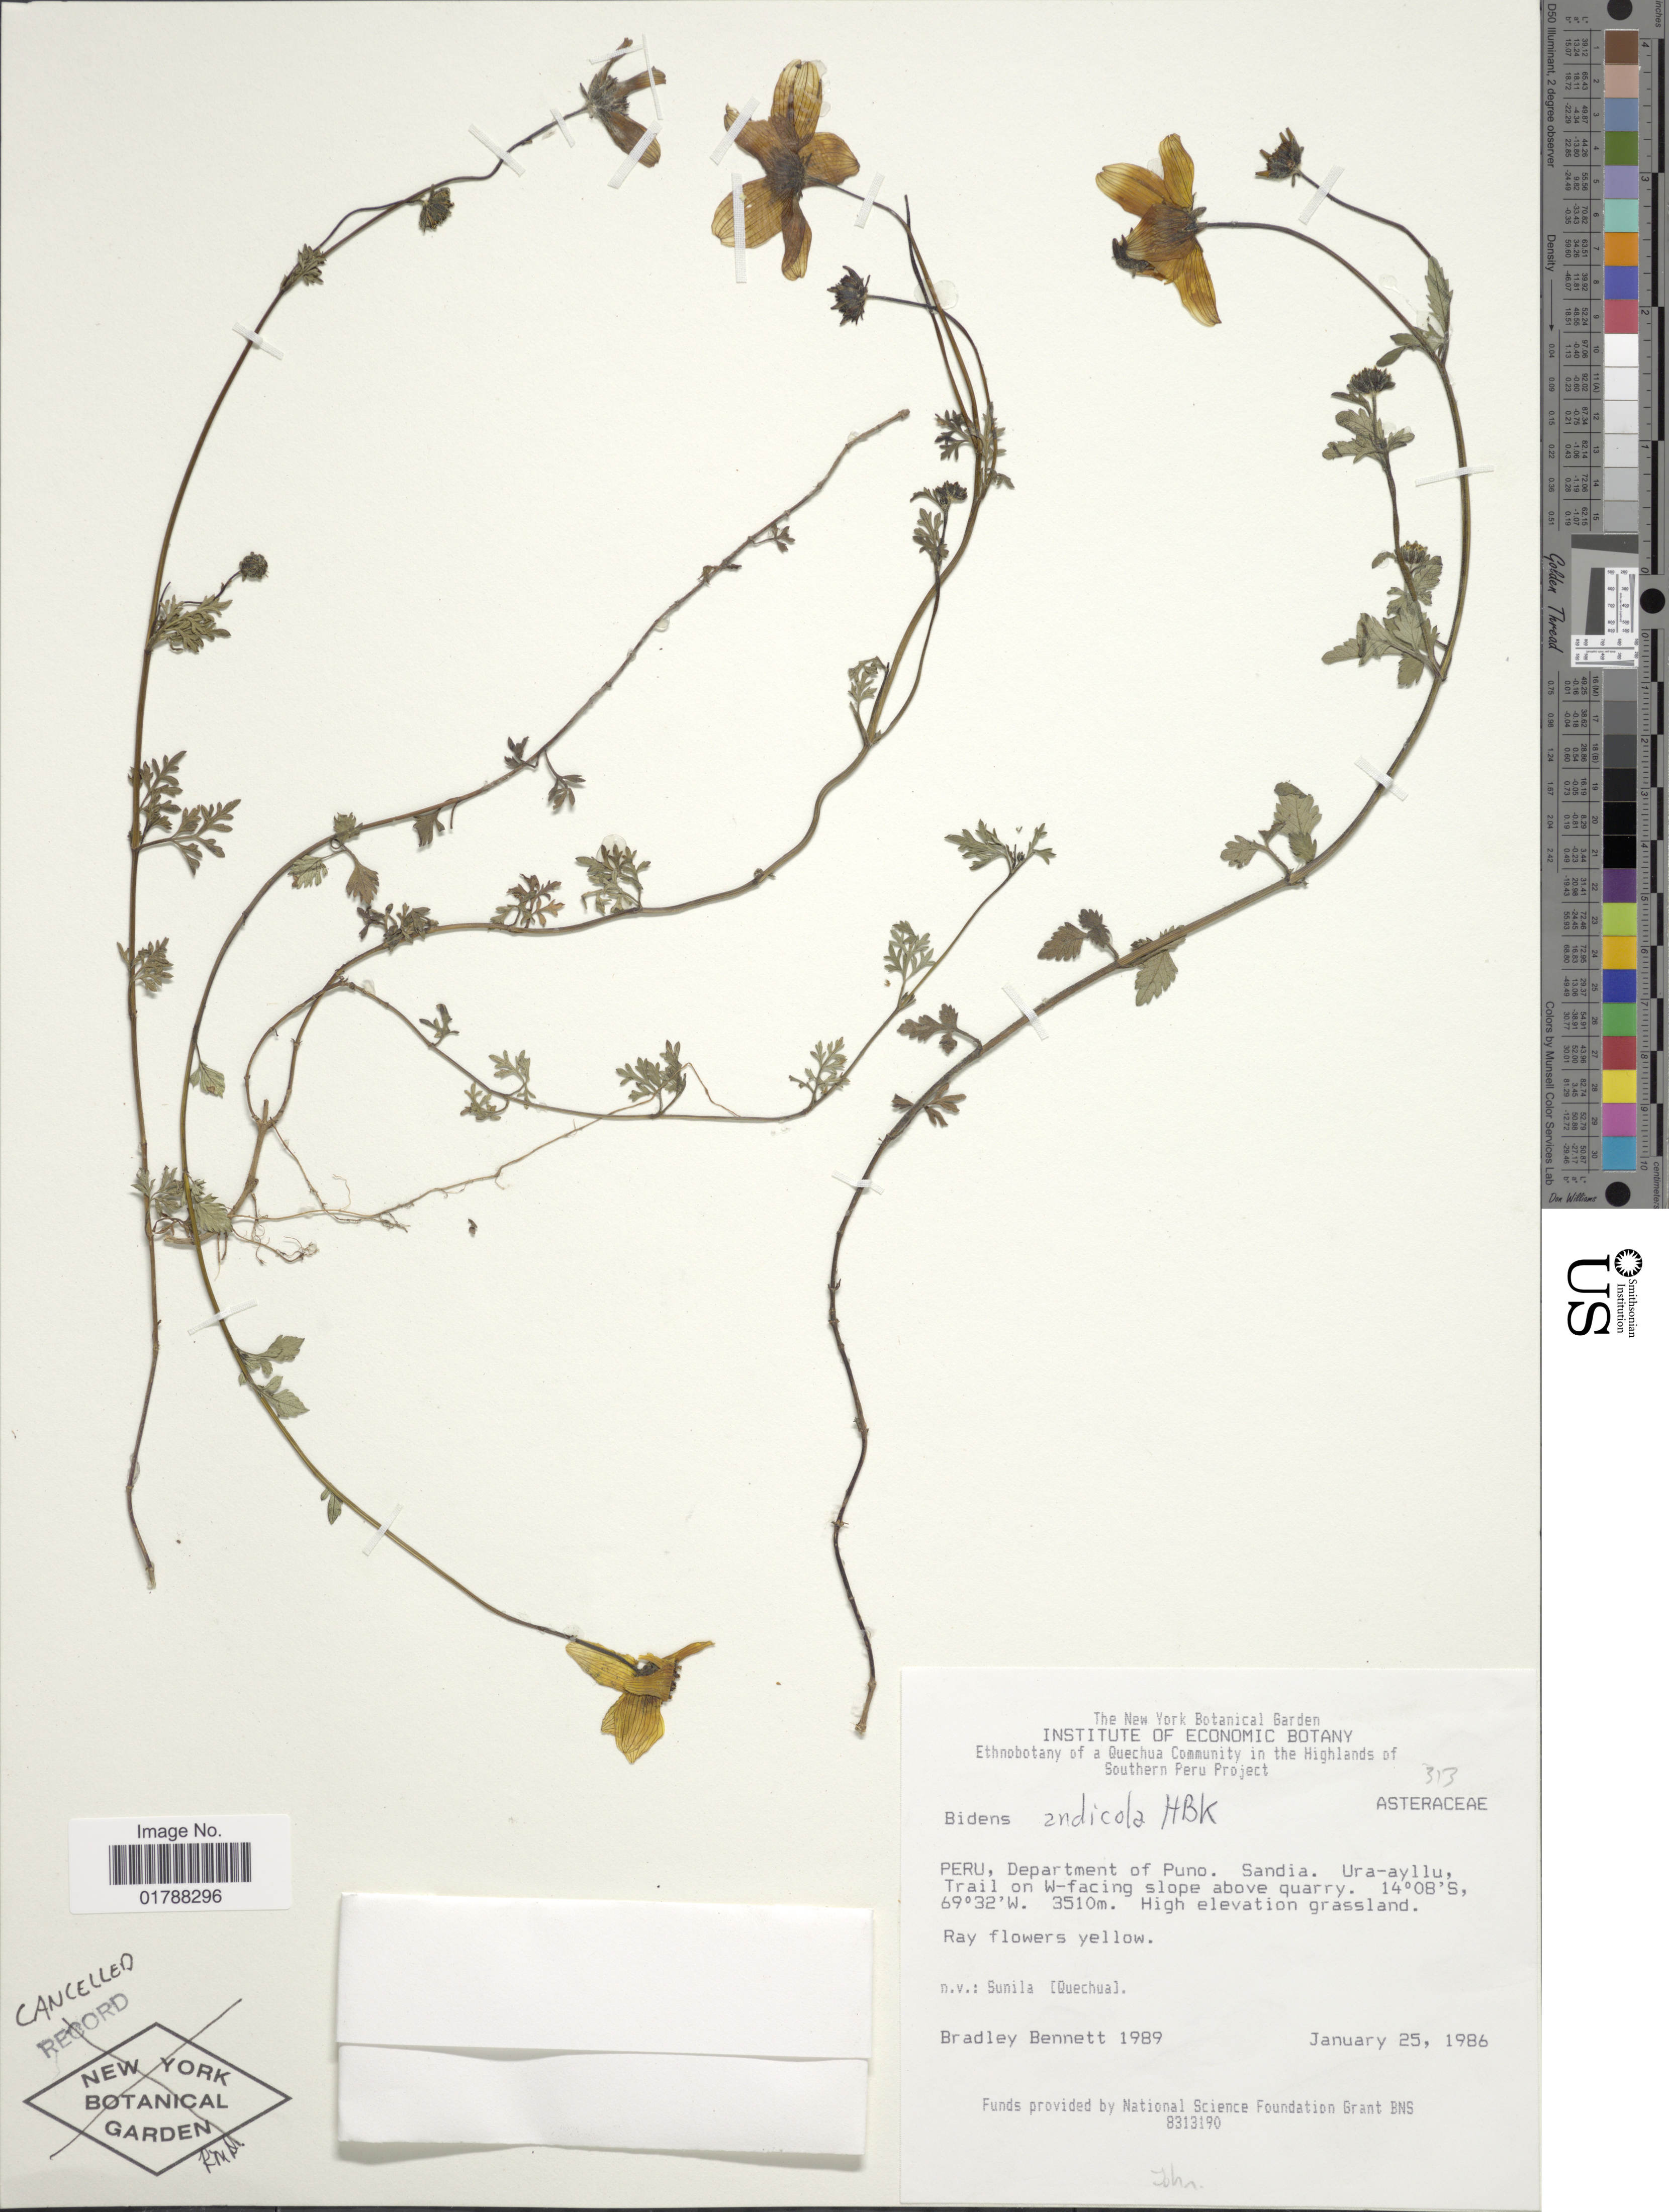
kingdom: Plantae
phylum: Tracheophyta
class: Magnoliopsida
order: Asterales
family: Asteraceae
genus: Bidens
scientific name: Bidens andicola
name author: Kunth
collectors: B. Bennett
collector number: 1989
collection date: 1986-01-25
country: Peru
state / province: Puno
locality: Sandia. Uru-ayllu, Trail on W-facing slope above quarry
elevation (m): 3510